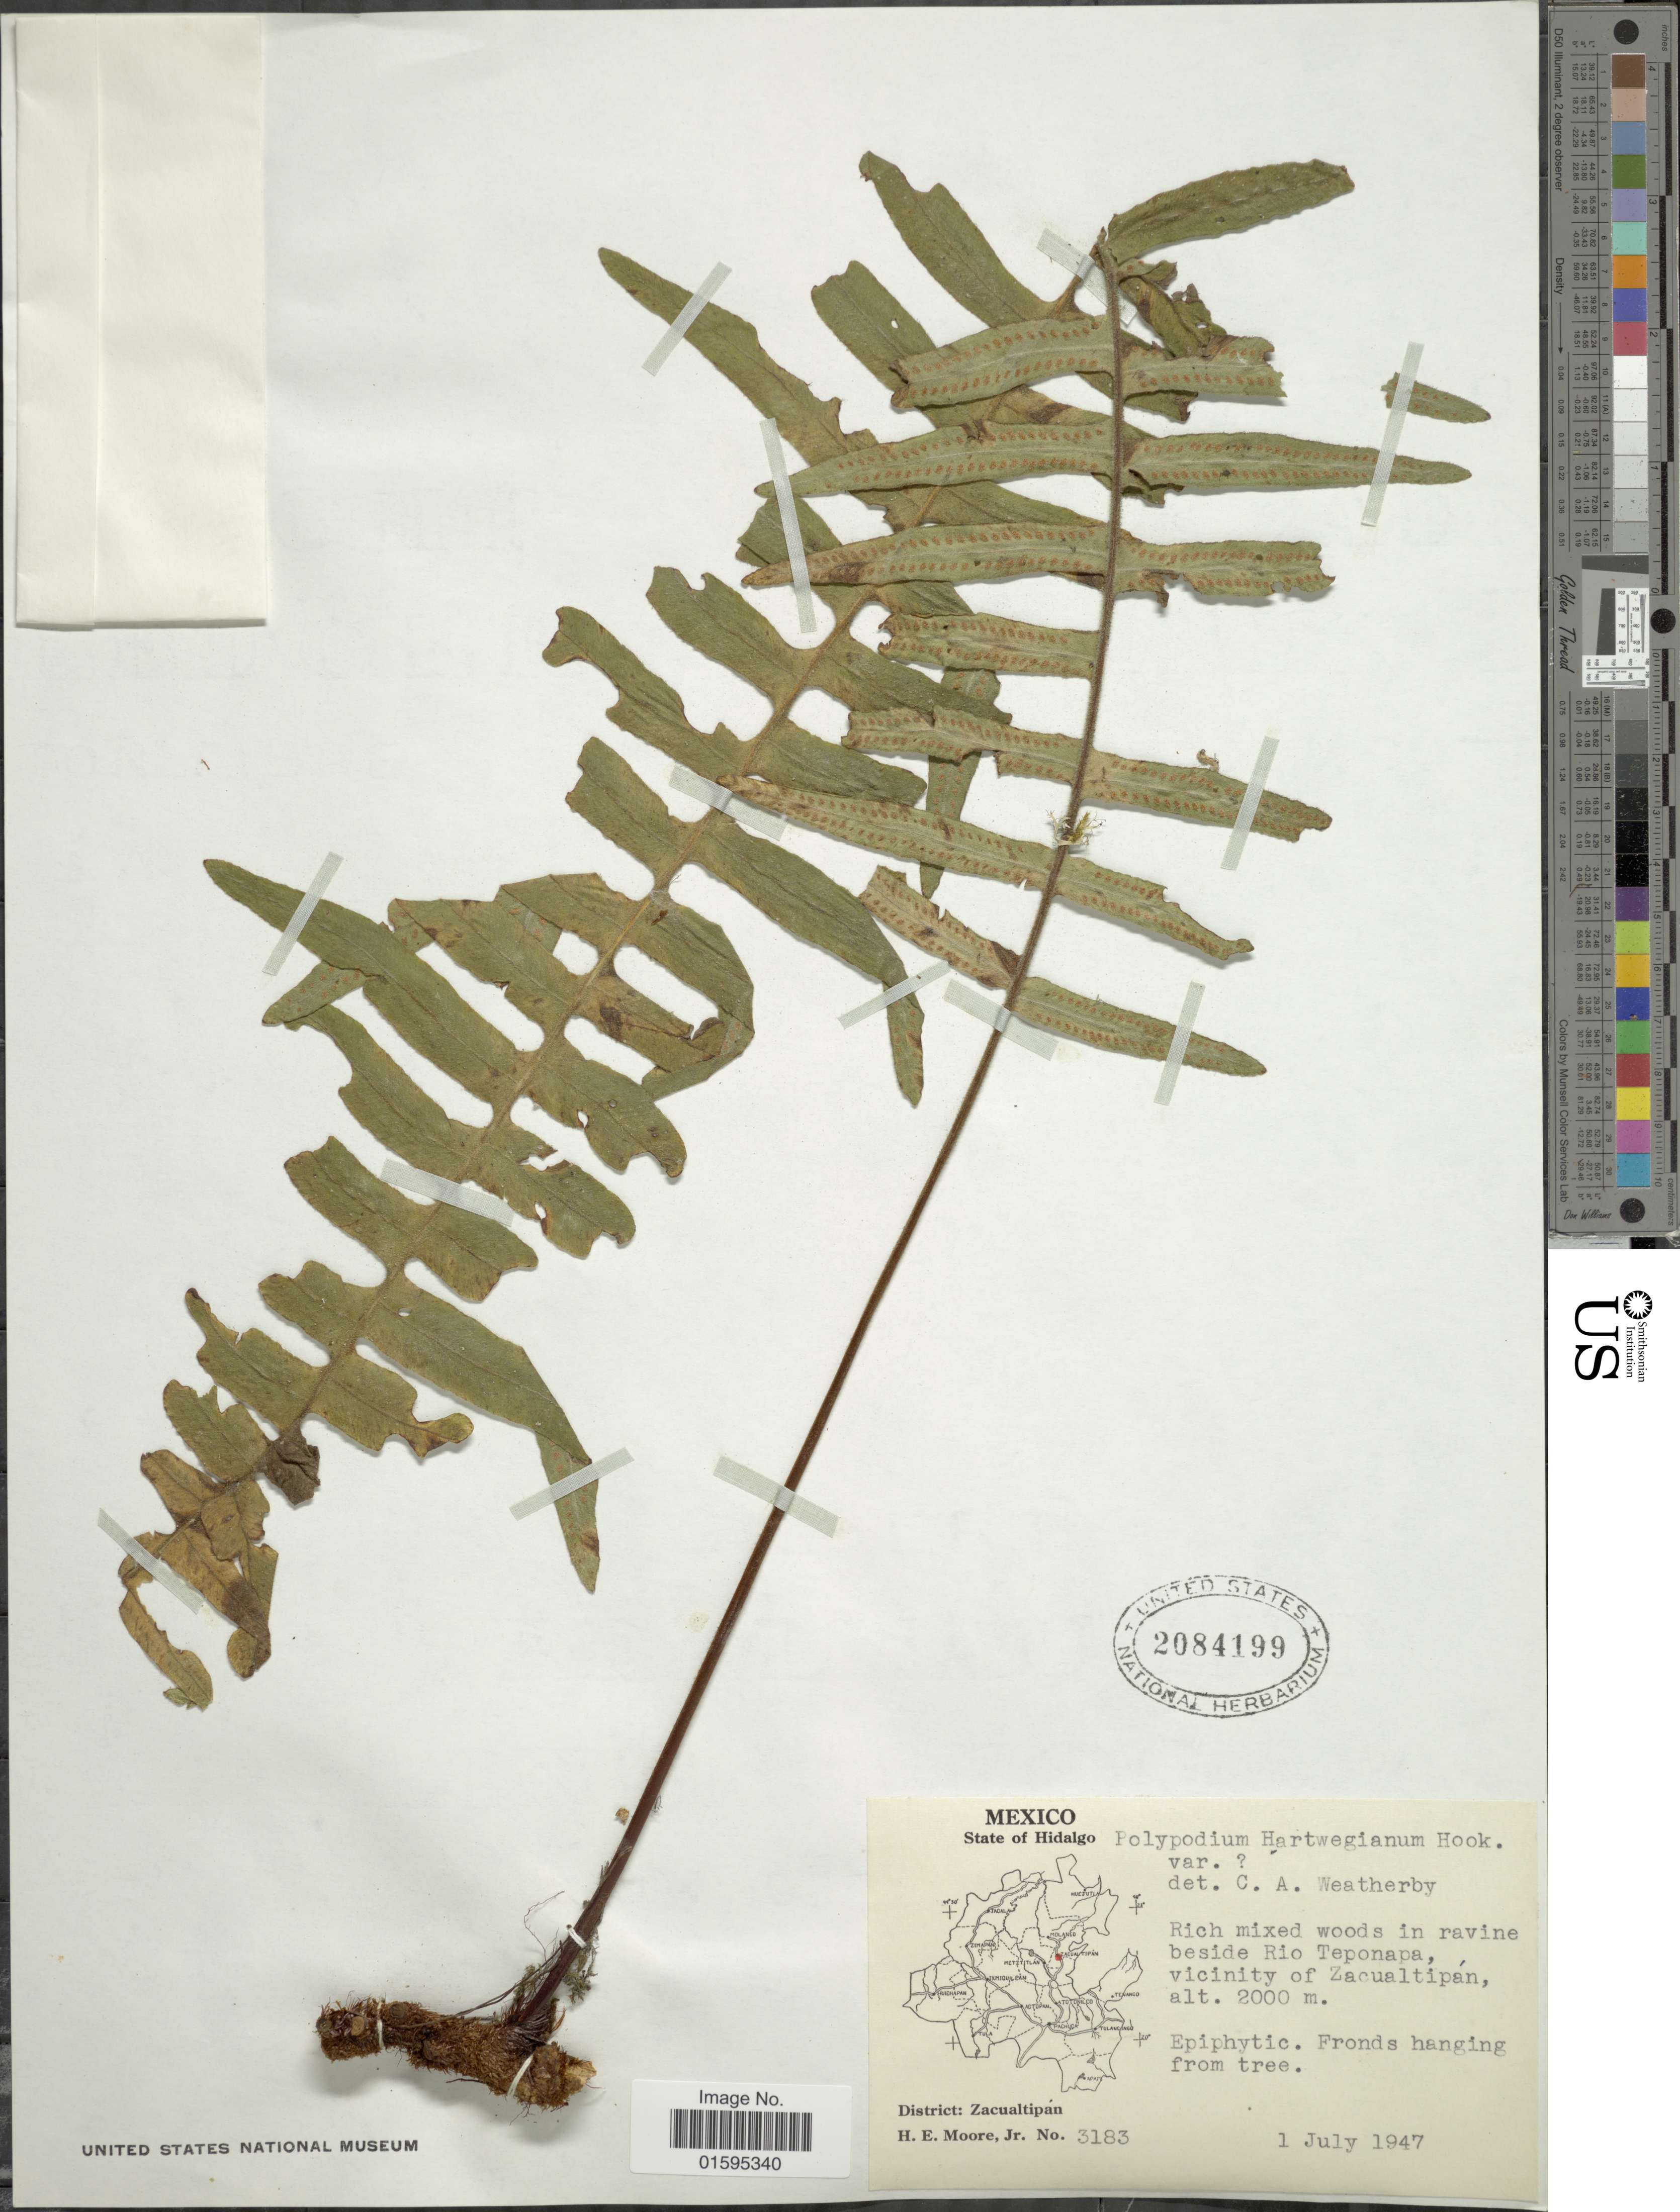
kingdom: Plantae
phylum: Tracheophyta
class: Polypodiopsida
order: Polypodiales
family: Polypodiaceae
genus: Polypodium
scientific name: Polypodium liebmannii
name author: C. Chr.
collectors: H. Moore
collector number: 3183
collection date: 1947-07-01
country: Mexico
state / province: Hidalgo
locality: Rich mixed woods in ravine beside Rio Teponapa, vicinity of Zacualtipán, District: Zacualtipán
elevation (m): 2000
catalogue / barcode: US 2084199